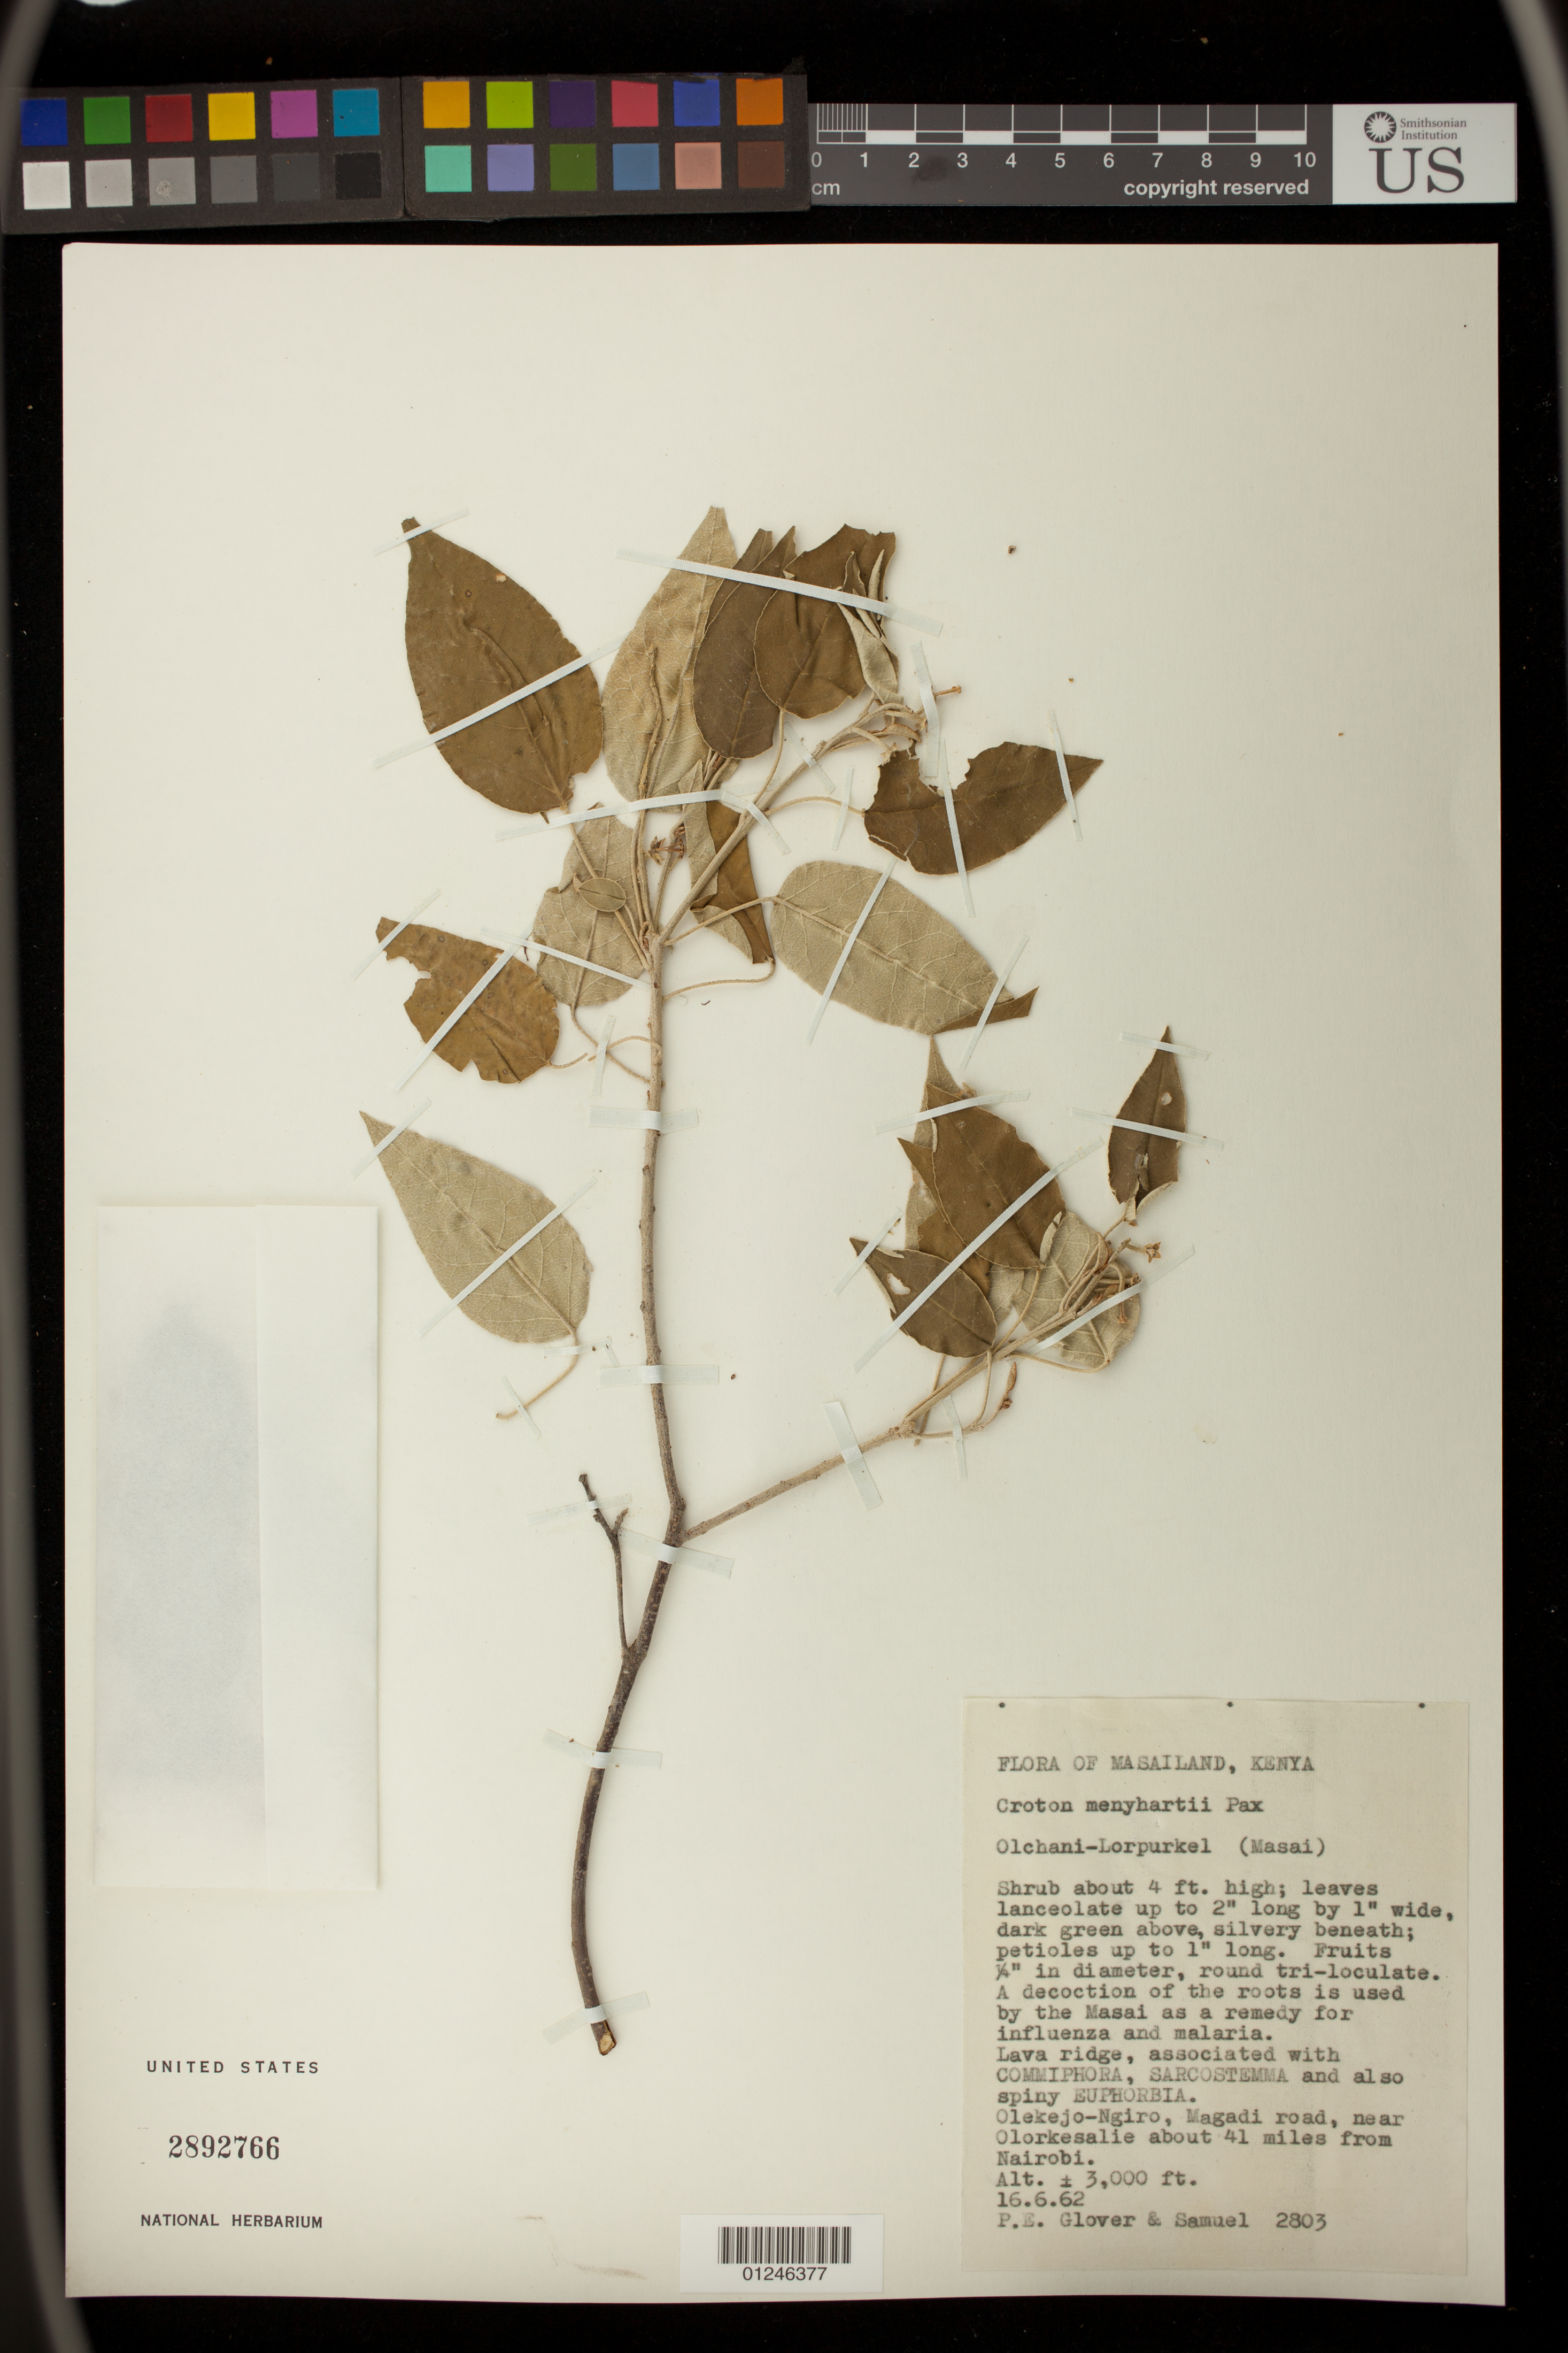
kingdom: Plantae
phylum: Tracheophyta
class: Magnoliopsida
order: Malpighiales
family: Euphorbiaceae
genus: Croton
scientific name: Croton menyharthii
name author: Pax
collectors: P. Glover & -. Samuel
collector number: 2803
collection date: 1962-06-16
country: Kenya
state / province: Kajiado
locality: Olchani-Lorpurkel.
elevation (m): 914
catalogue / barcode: US 2892766